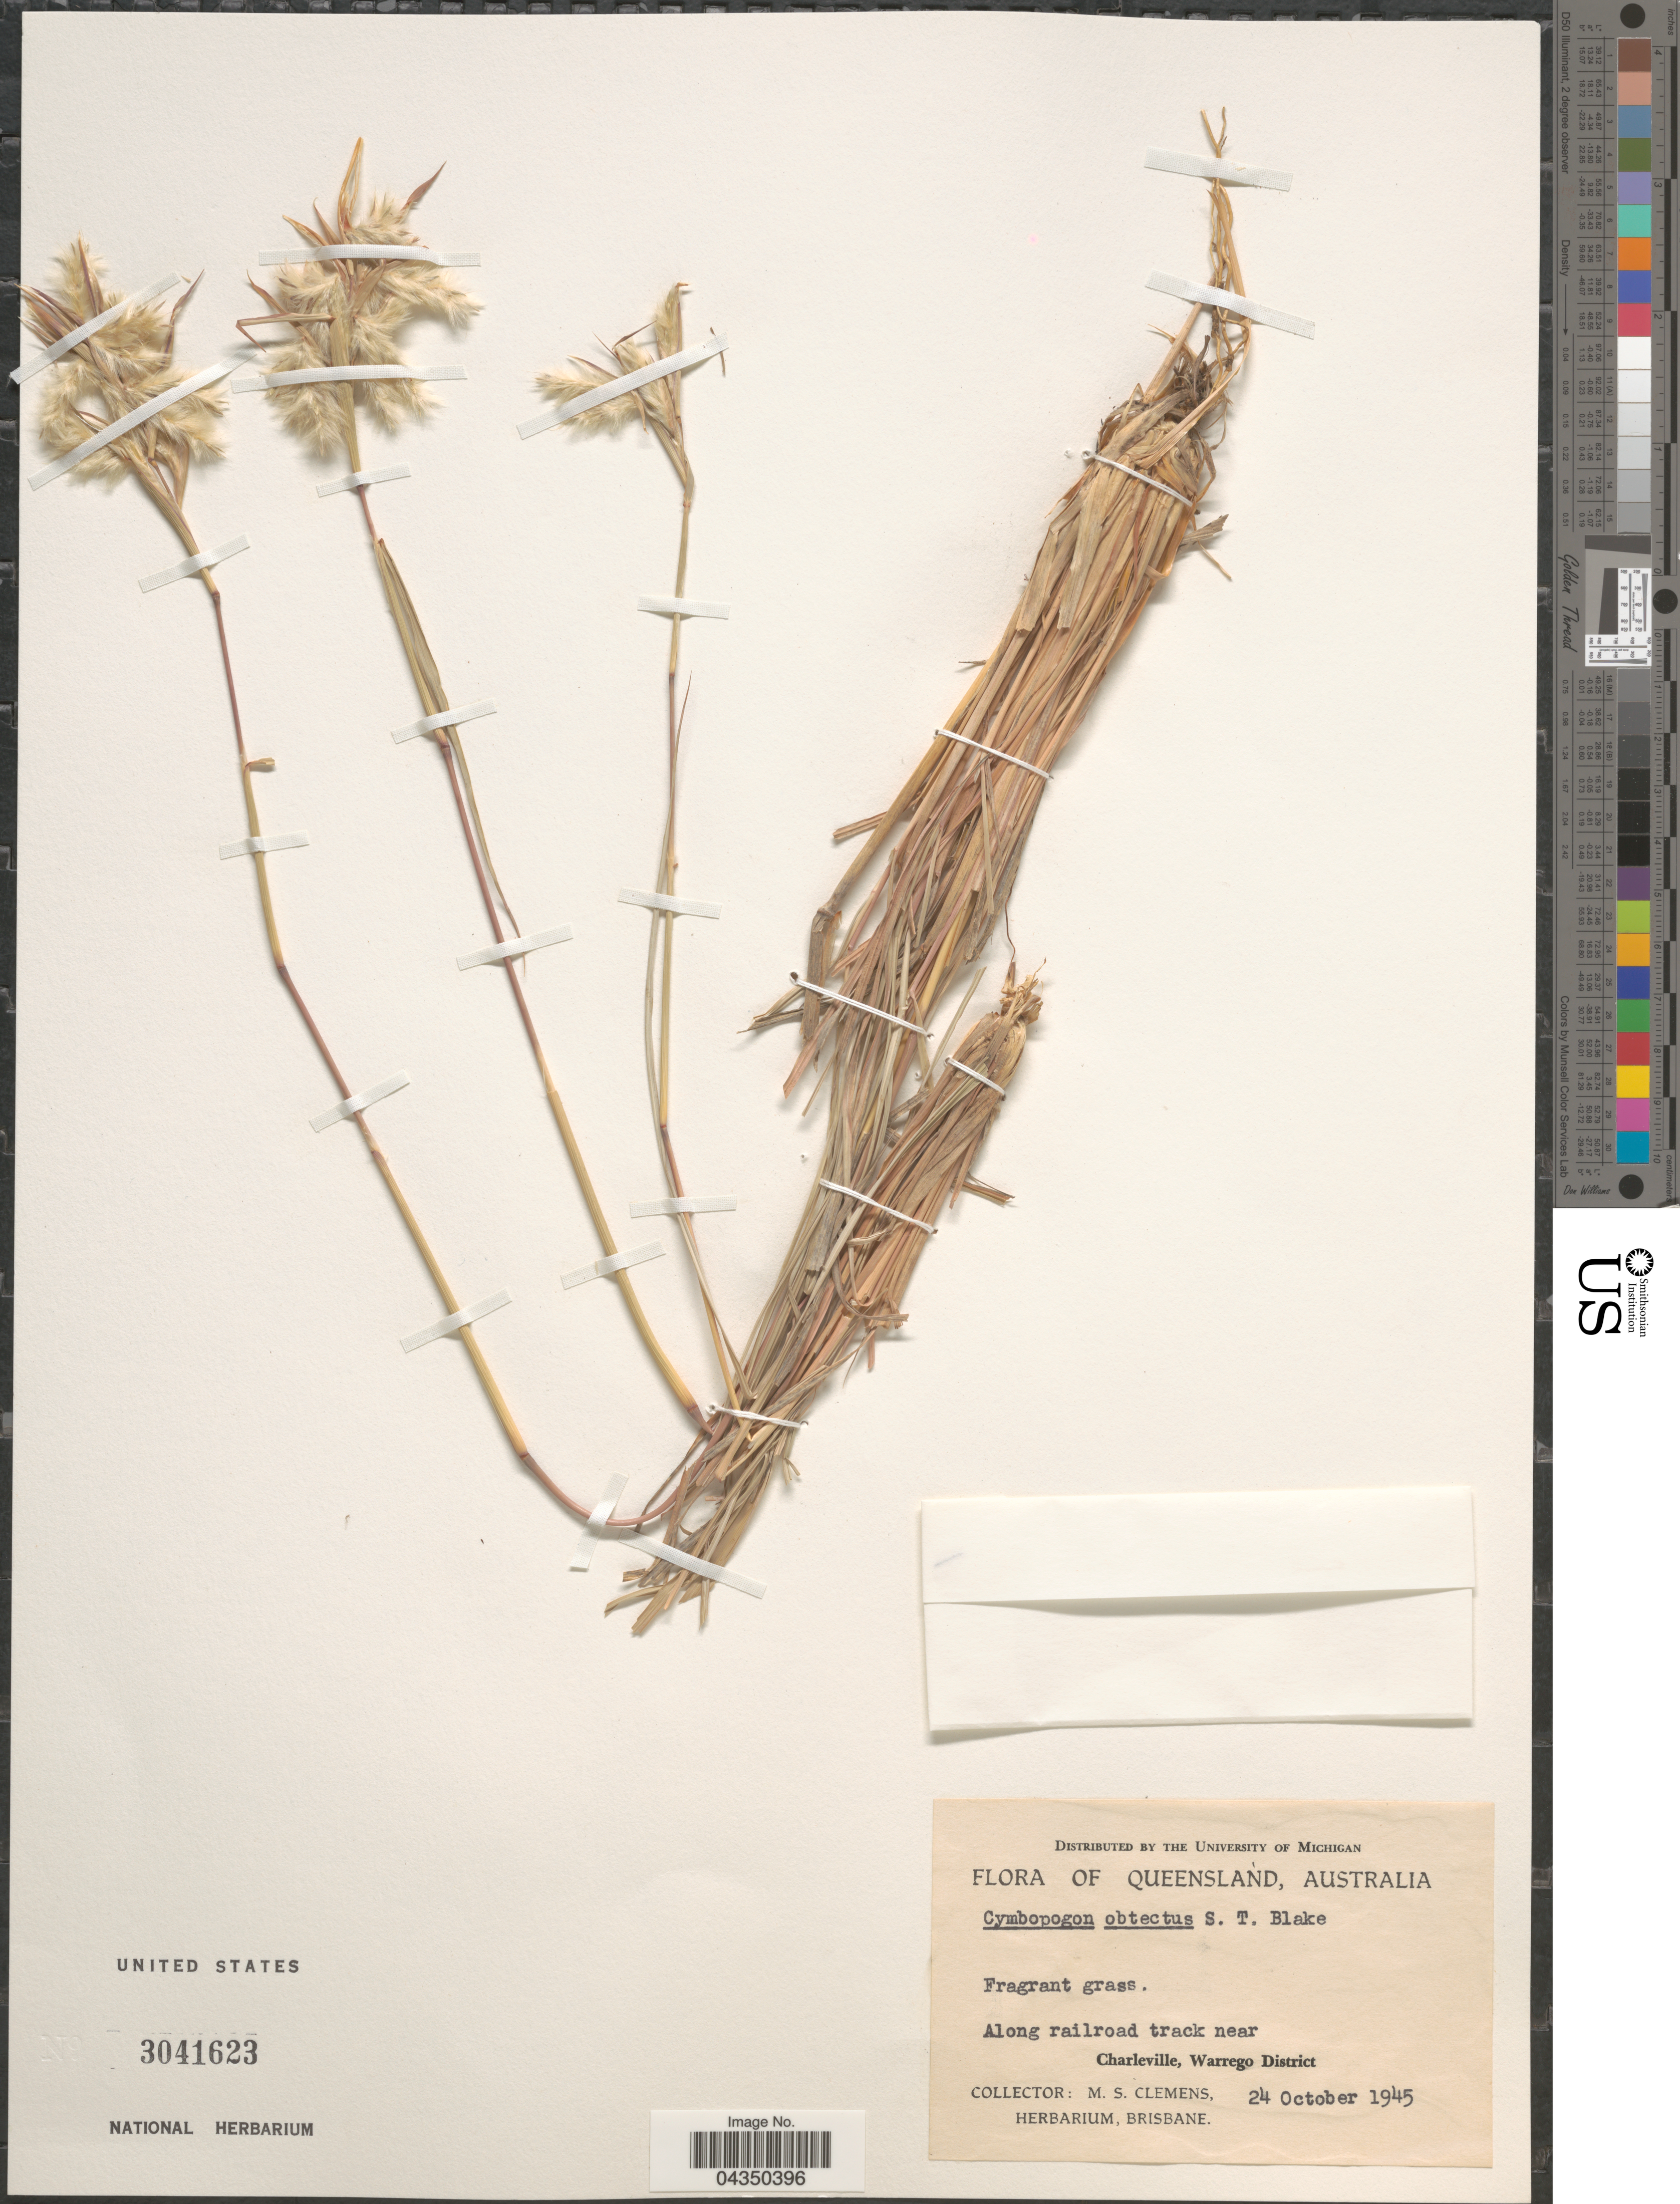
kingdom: Plantae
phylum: Tracheophyta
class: Liliopsida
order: Poales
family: Poaceae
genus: Cymbopogon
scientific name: Cymbopogon obtectus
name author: S.T. Blake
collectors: M. S. Clemens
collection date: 1945-10-24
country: Australia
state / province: Queensland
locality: Along railroad track near Charleville, Warrego District.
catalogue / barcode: US 3041623